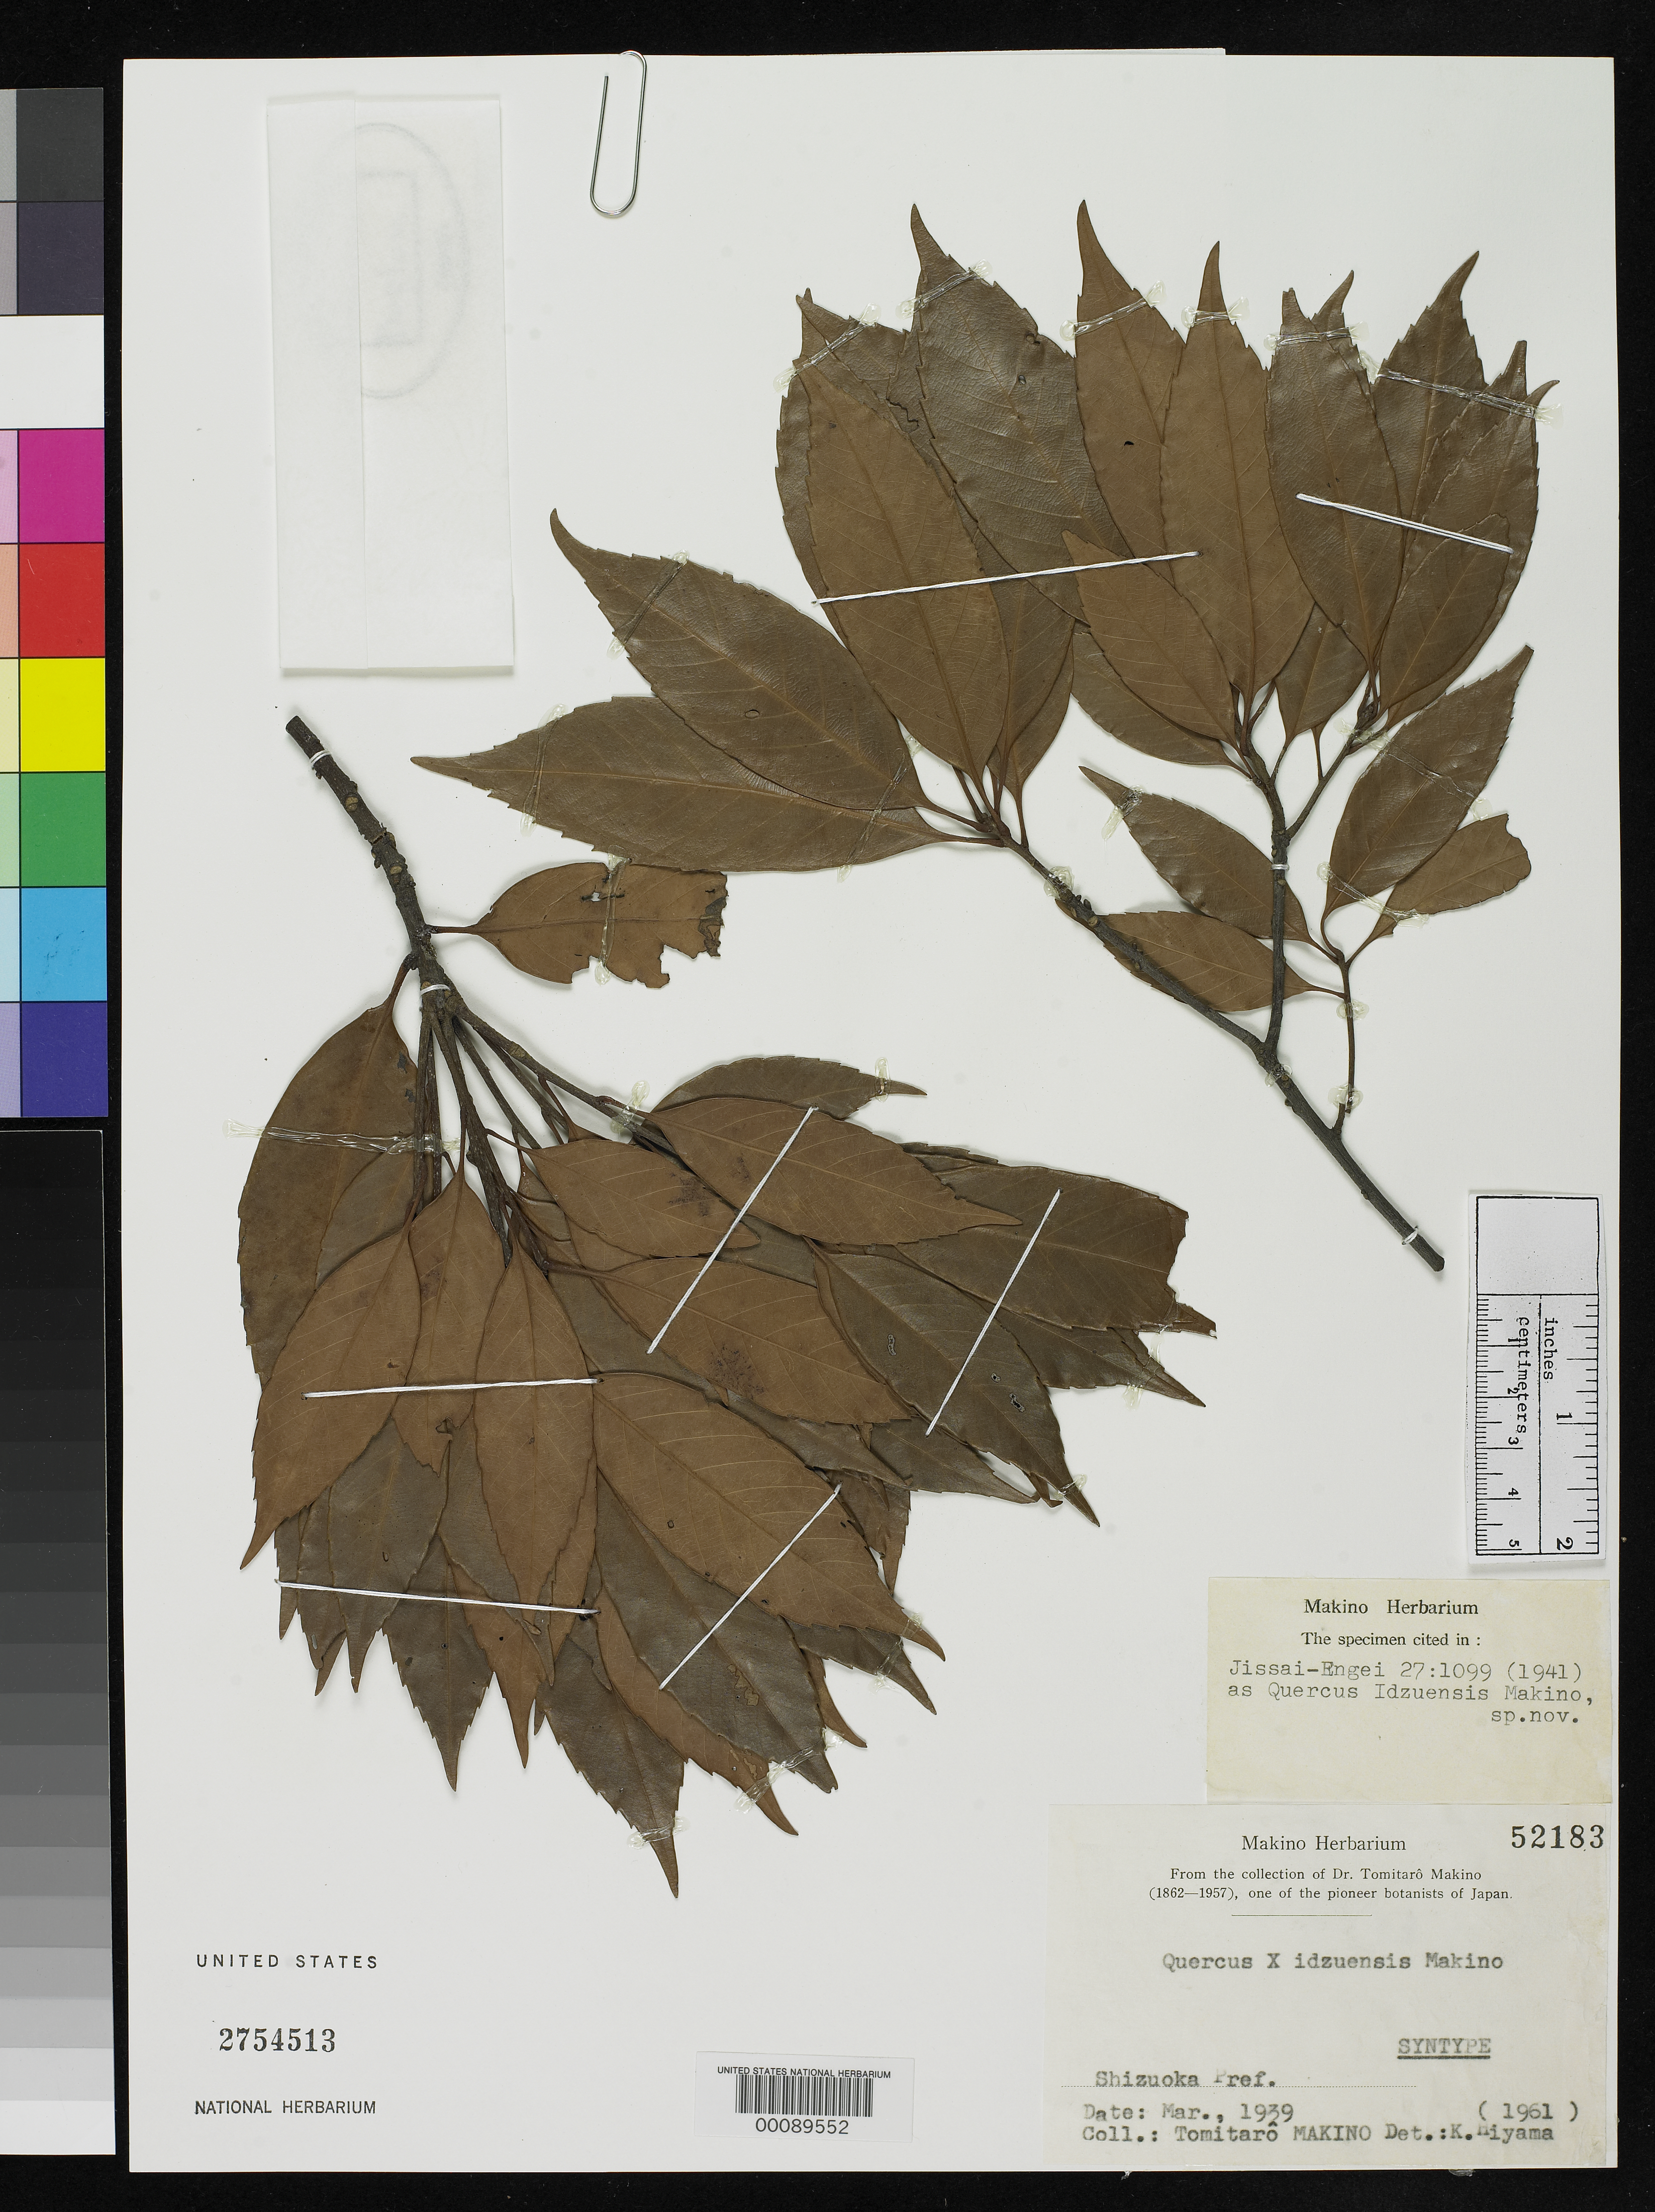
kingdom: Plantae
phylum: Tracheophyta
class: Magnoliopsida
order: Fagales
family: Fagaceae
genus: Quercus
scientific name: Quercus x idzuensis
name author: Makino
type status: Syntype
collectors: T. Makino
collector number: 52183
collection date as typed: Mar 1939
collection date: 1939-03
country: Japan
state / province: Sizuoka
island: Honshu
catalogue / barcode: US 2754513